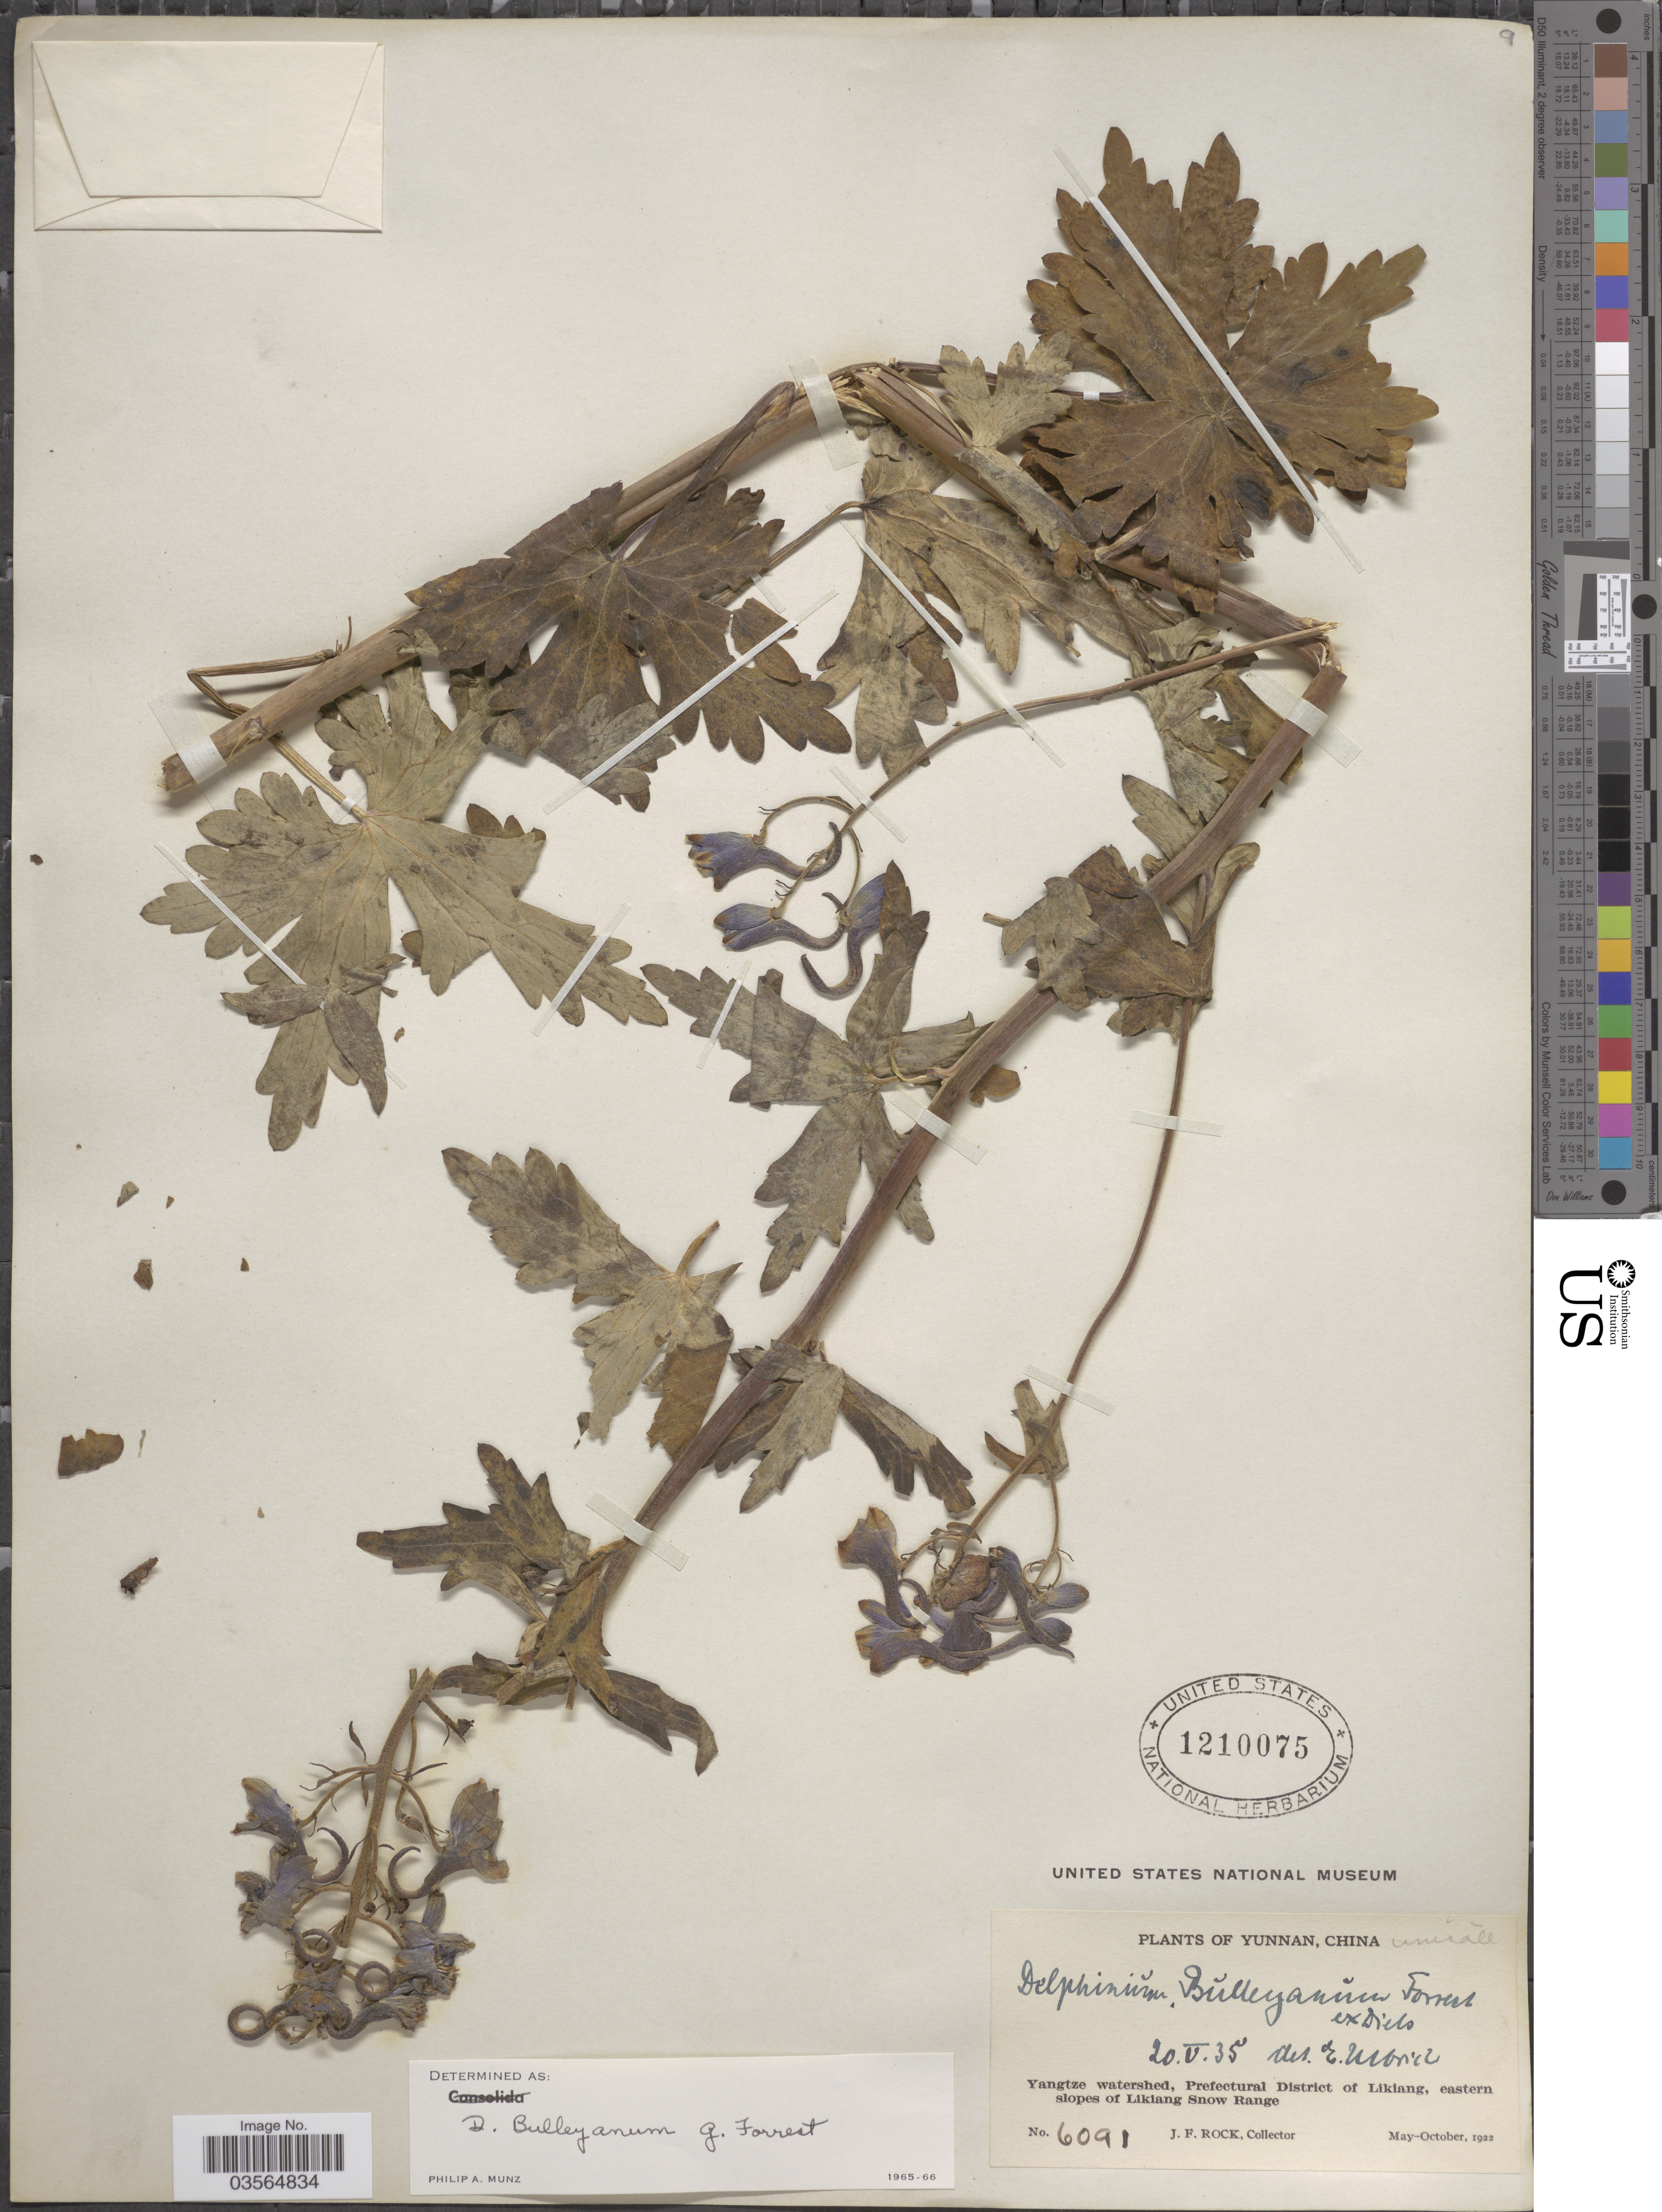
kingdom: Plantae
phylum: Tracheophyta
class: Magnoliopsida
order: Ranunculales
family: Ranunculaceae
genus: Delphinium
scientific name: Delphinium bulleyanum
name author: Forrest ex Diels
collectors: J. Rock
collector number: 6091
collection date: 1922-05/1922-10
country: China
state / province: Yunnan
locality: Yangtze watershed, Prefectural District of Likiang, eastern slopes of Likiang Snow Range.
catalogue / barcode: US 1210075